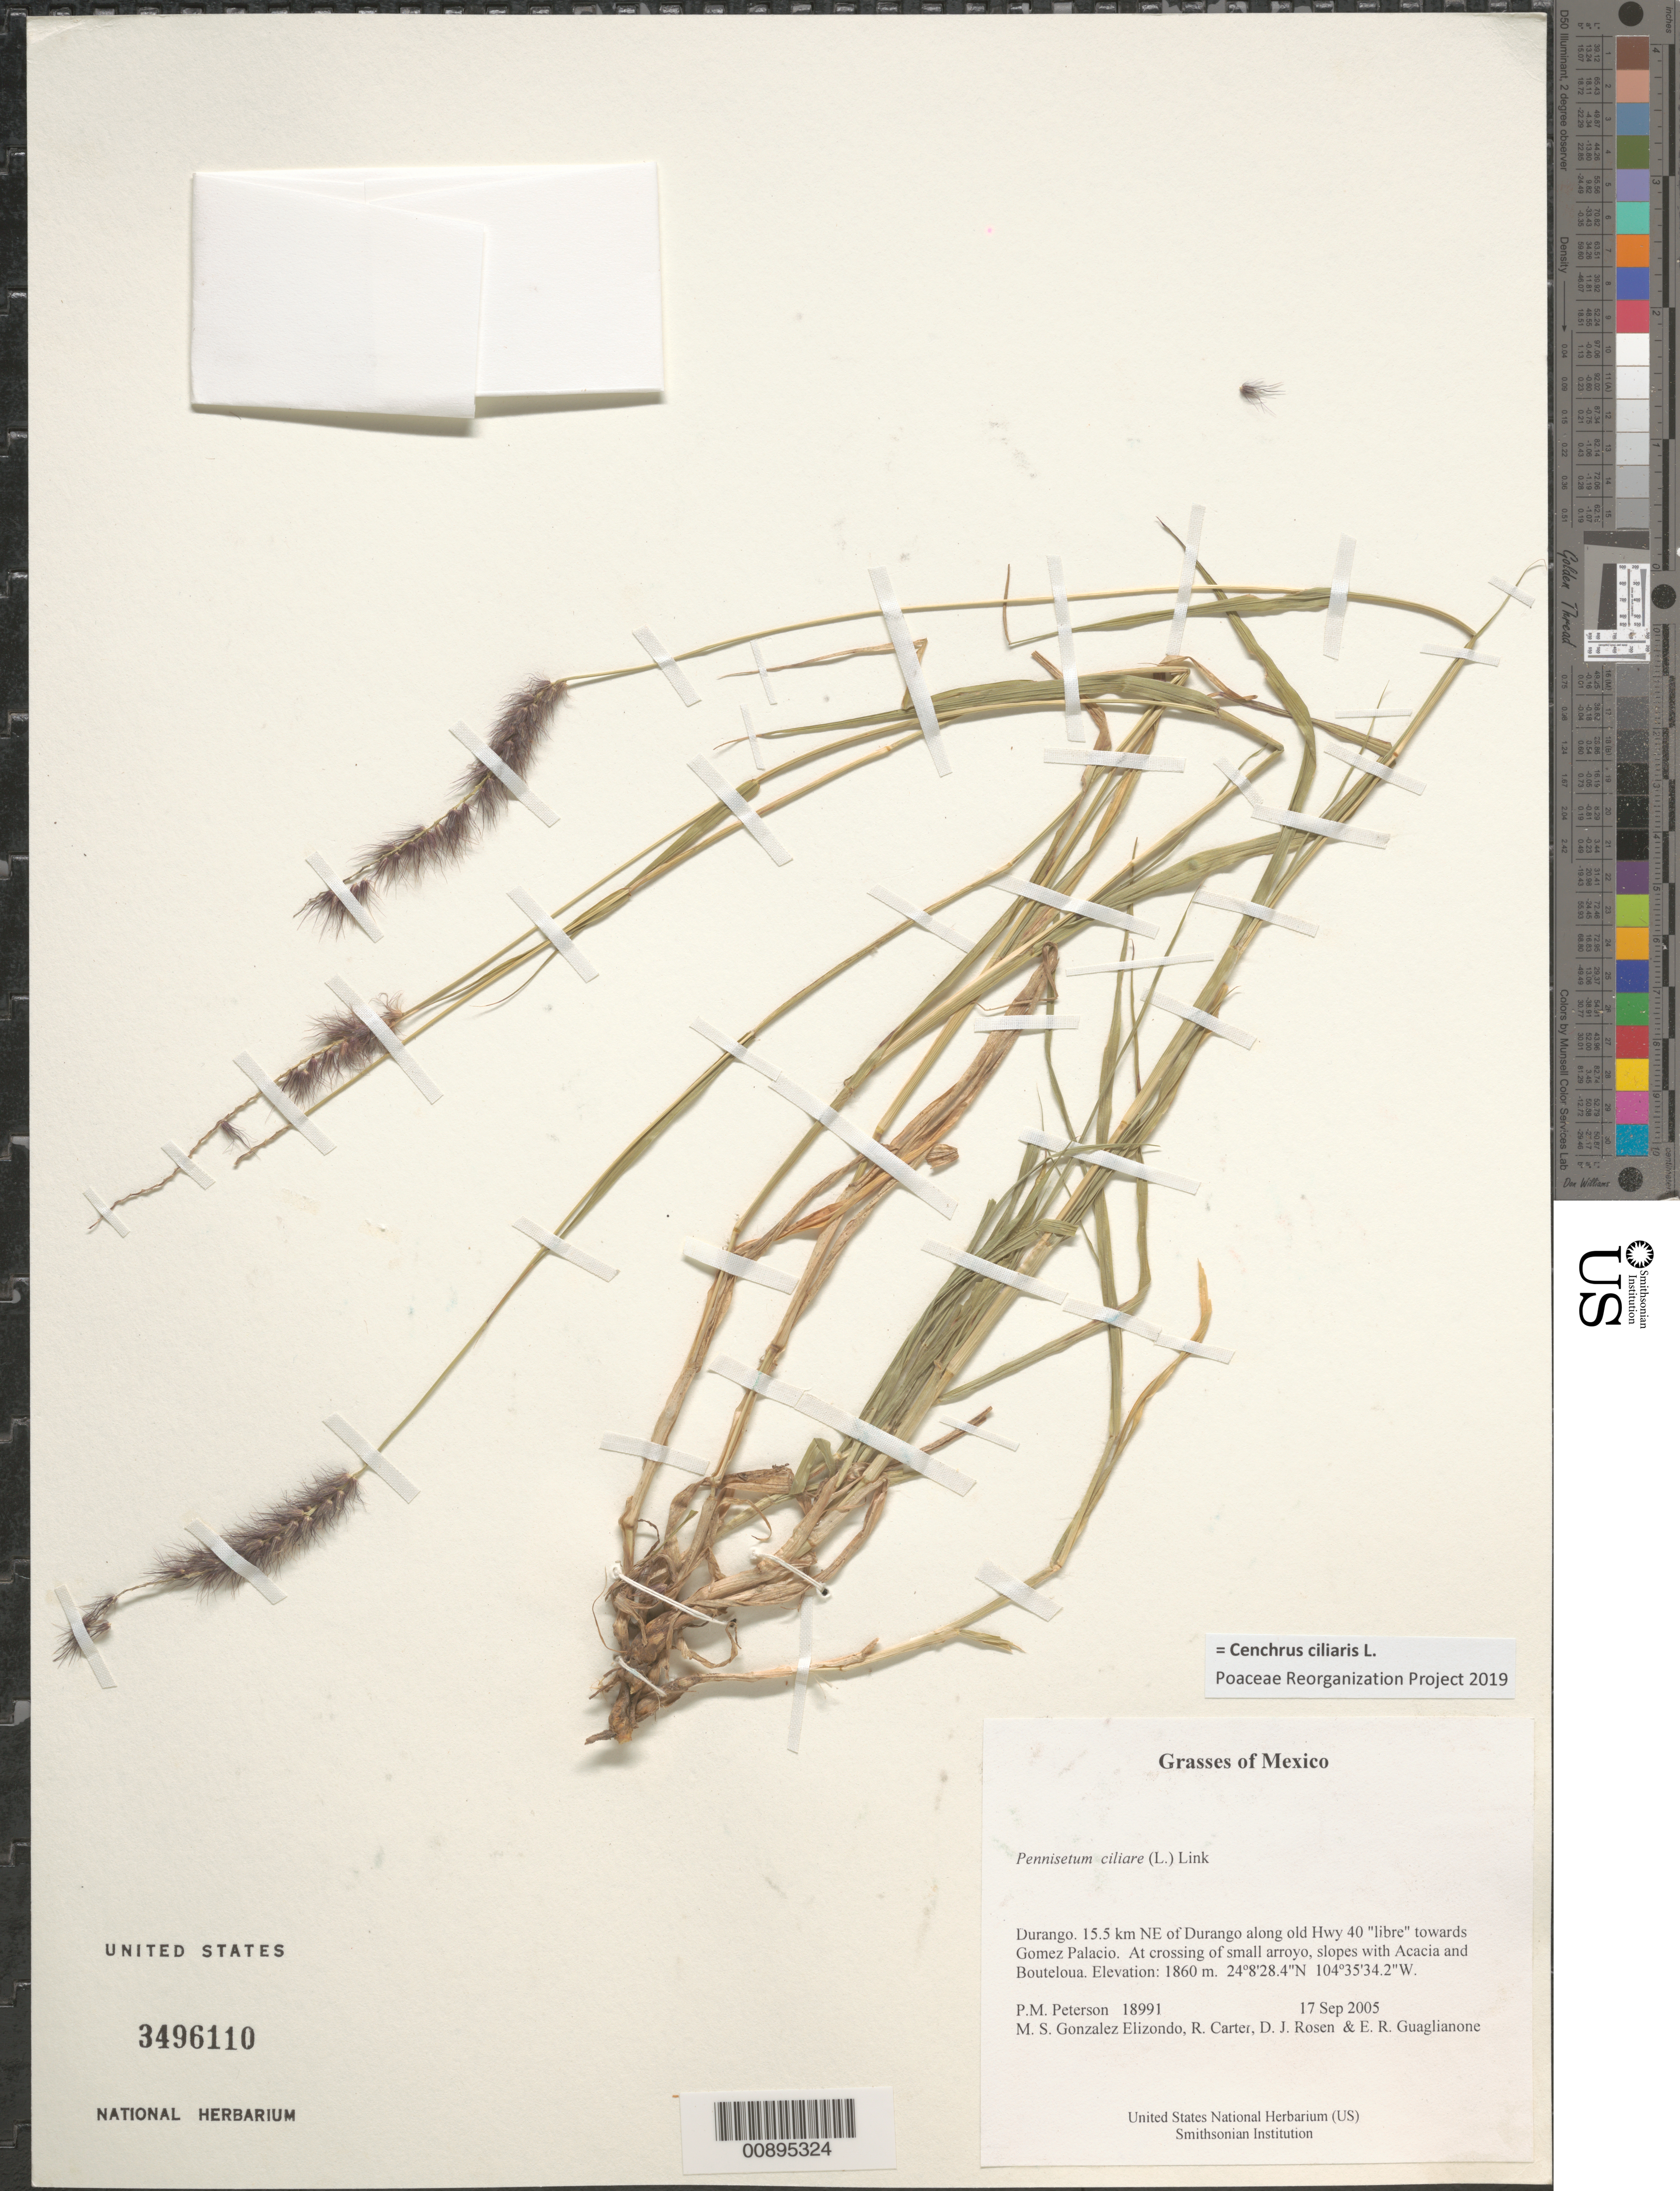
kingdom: Plantae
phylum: Tracheophyta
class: Liliopsida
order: Poales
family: Poaceae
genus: Cenchrus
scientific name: Cenchrus ciliaris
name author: L.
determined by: Poaceae Reorganization Project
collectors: P. M. Peterson, M. S. González-Elizondo, R. Carter, D. J. Rosen, E. R. Guaglianone & A. Torres Soto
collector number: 18991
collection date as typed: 17 Sep 2005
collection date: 2005-09-17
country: Mexico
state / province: Durango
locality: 15.5 km NE of Durango along old Hwy 40 "libre" towards Gomez Palacio. At crossing of small arroyo, slopes with Acacia and Bouteloua.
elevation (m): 1860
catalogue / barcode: US 3496110